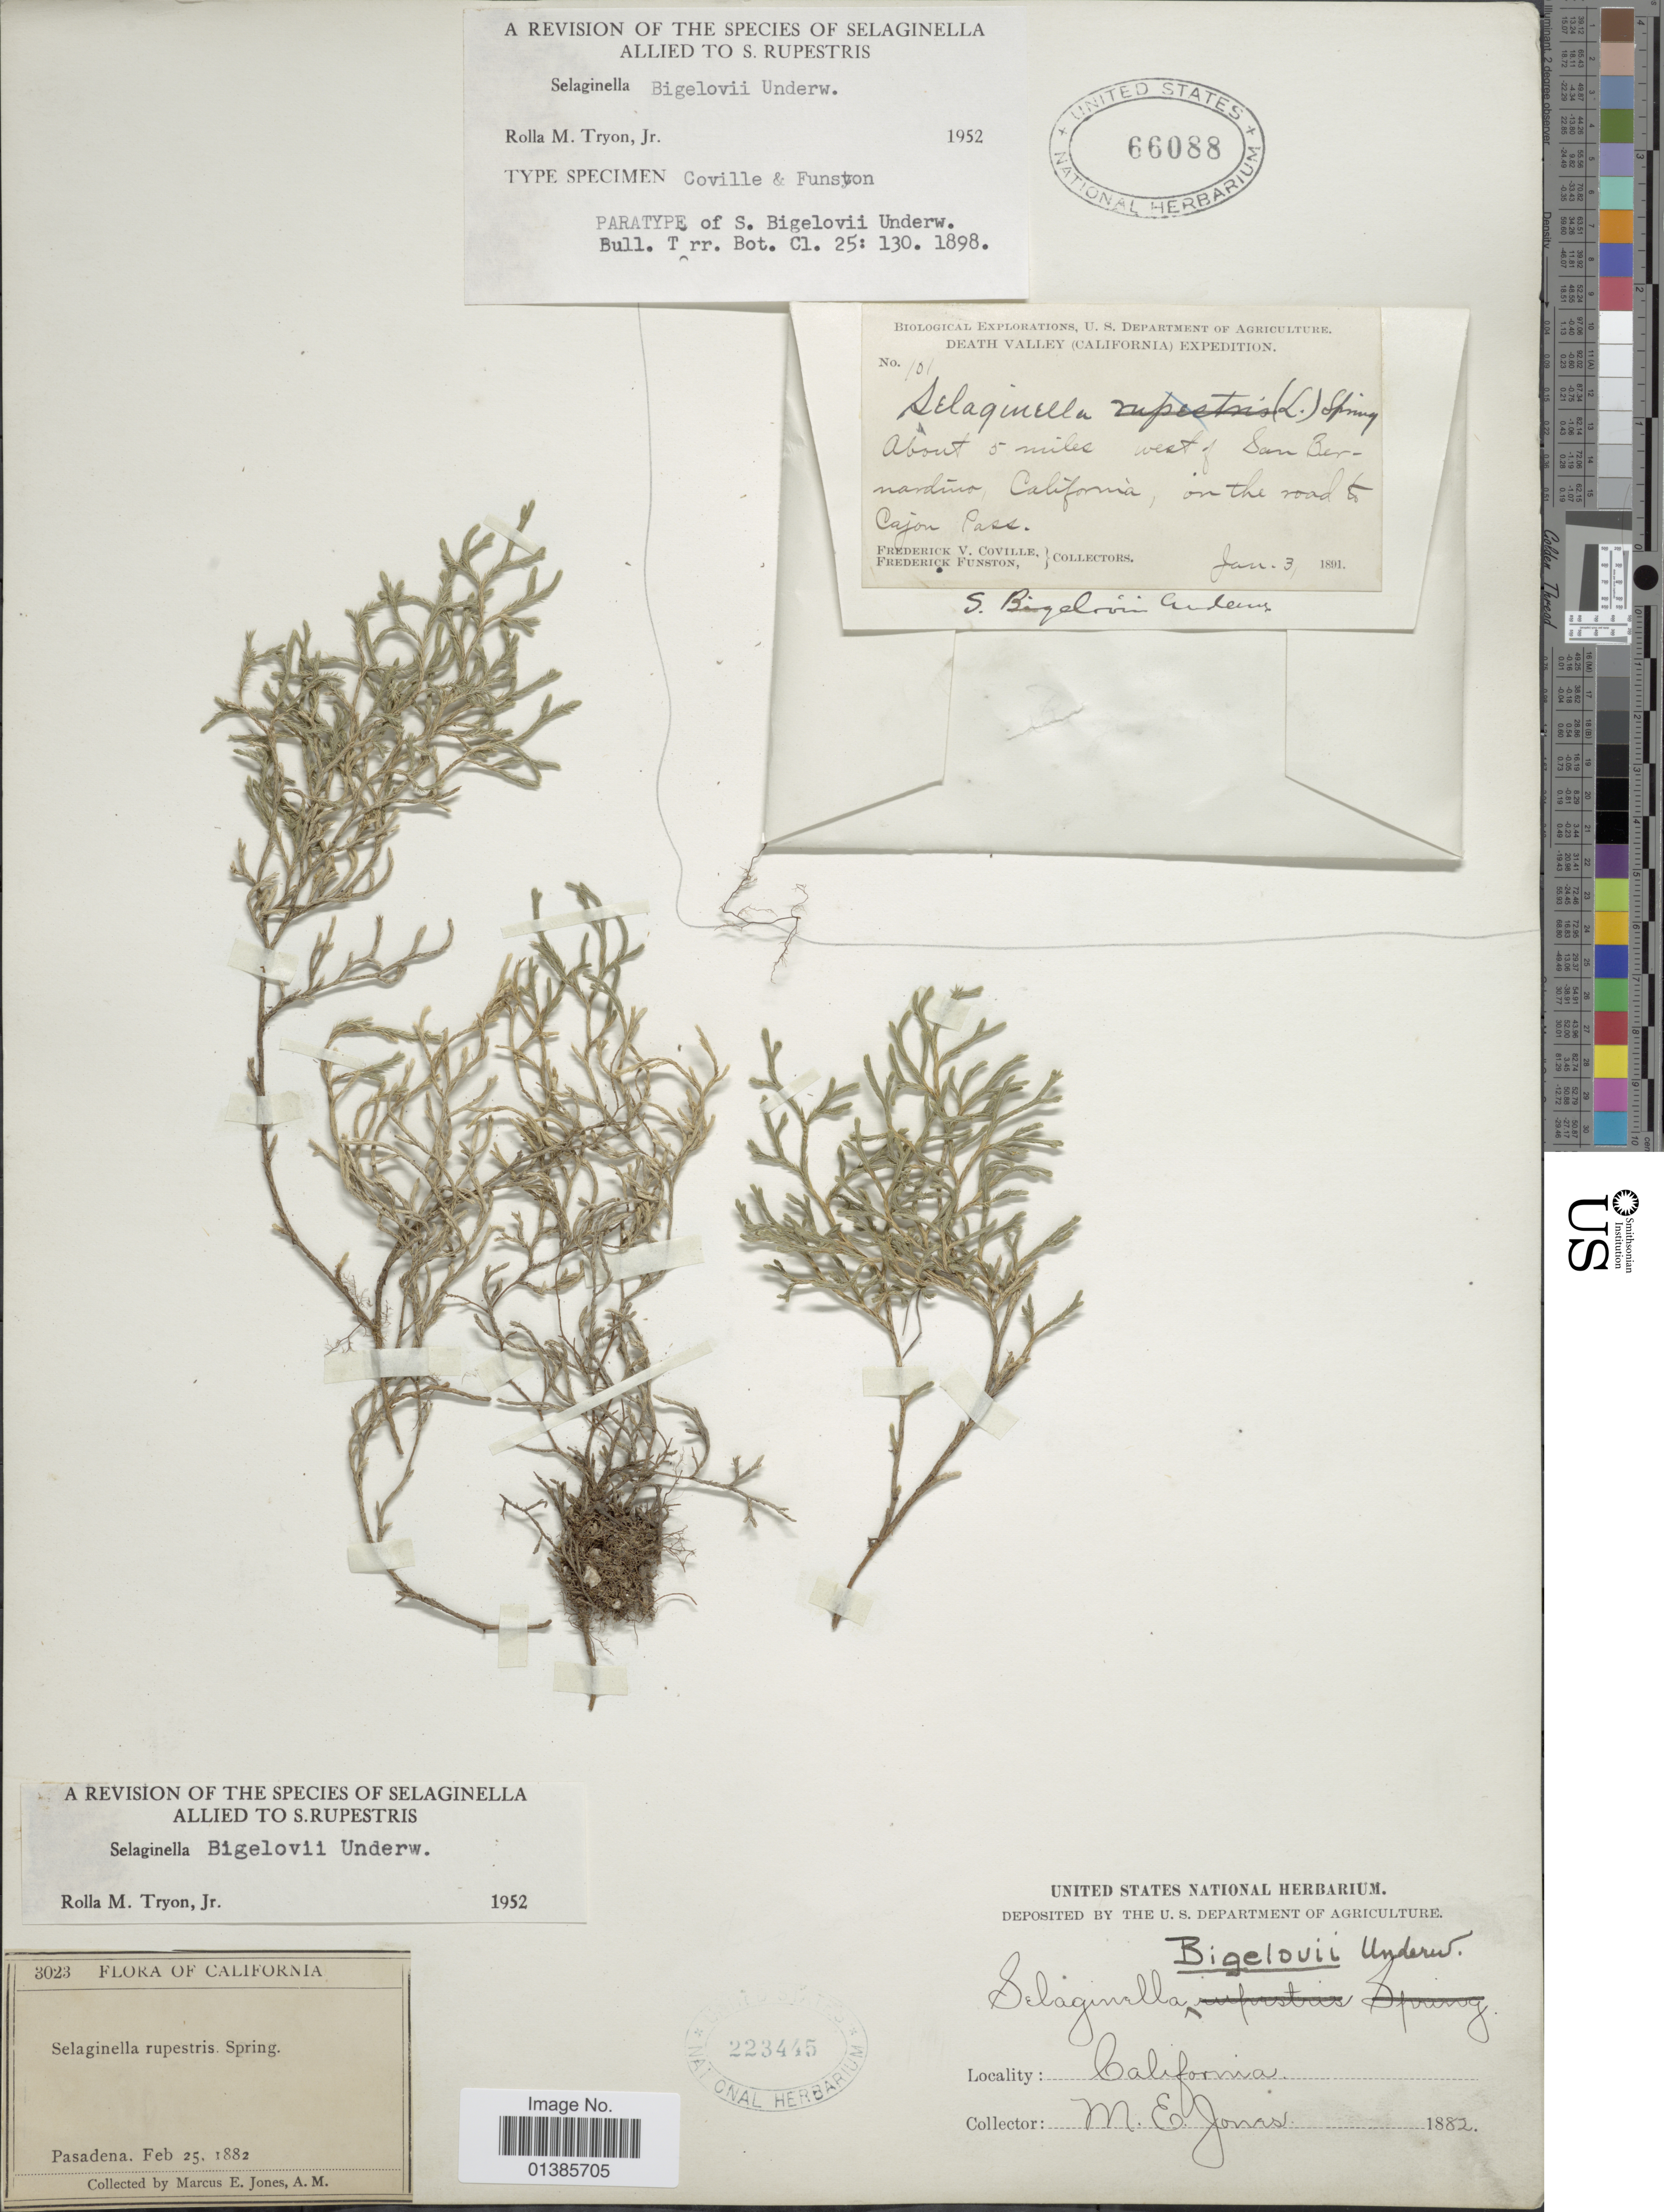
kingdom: Plantae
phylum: Tracheophyta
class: Lycopodiopsida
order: Selaginellales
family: Selaginellaceae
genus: Selaginella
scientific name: Selaginella bigelovii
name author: Underw.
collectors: F. V. Coville & F. Funston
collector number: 101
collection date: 1891-01-03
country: United States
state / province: California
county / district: San Bernardino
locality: About 5 miles west of San Bernardino, on the road to Cajon Pass.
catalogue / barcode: US 66088-2